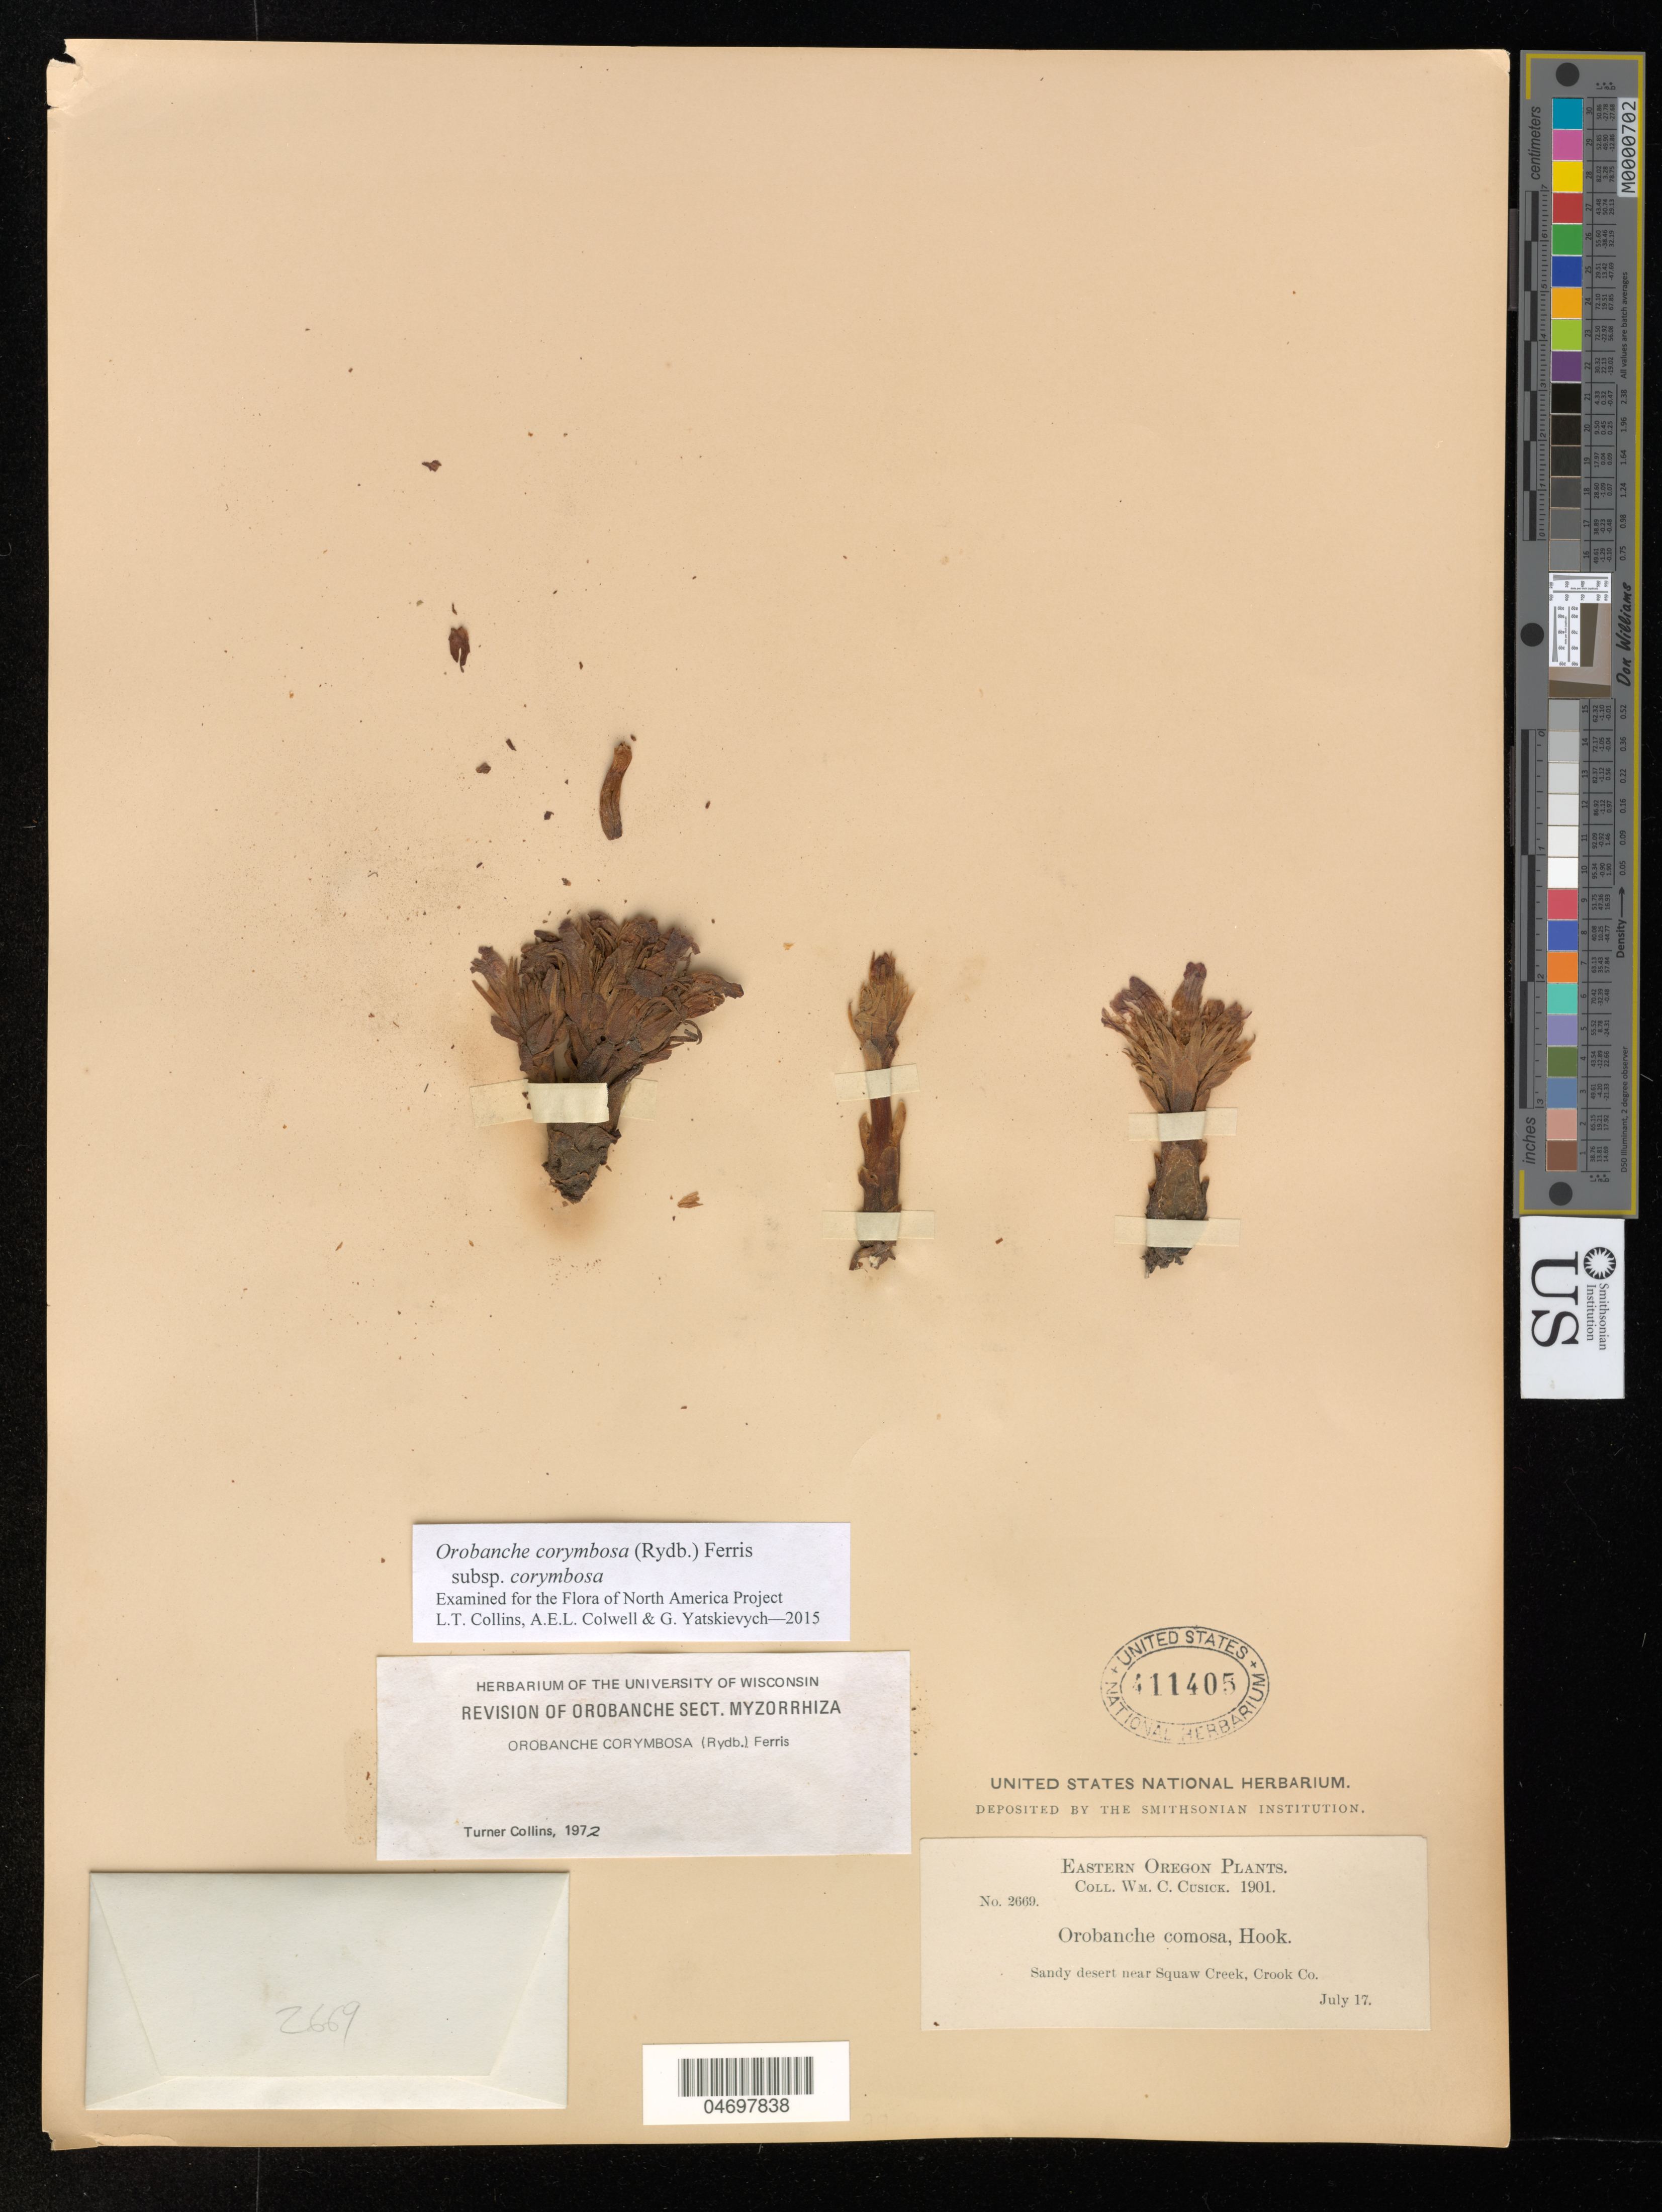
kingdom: Plantae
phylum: Tracheophyta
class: Magnoliopsida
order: Lamiales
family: Orobanchaceae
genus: Orobanche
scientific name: Orobanche corymbosa subsp. corymbosa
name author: (Rydb.) Ferris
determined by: Collins, L. T.; Colwell, A. E.; Yatskievych, G. A.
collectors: W. C. Cusick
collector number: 2669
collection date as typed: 17 Jul 1901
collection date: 1901-07-17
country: United States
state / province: Oregon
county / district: Crook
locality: Squaw Creek.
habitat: Sandy desert near creek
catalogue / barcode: US 411405